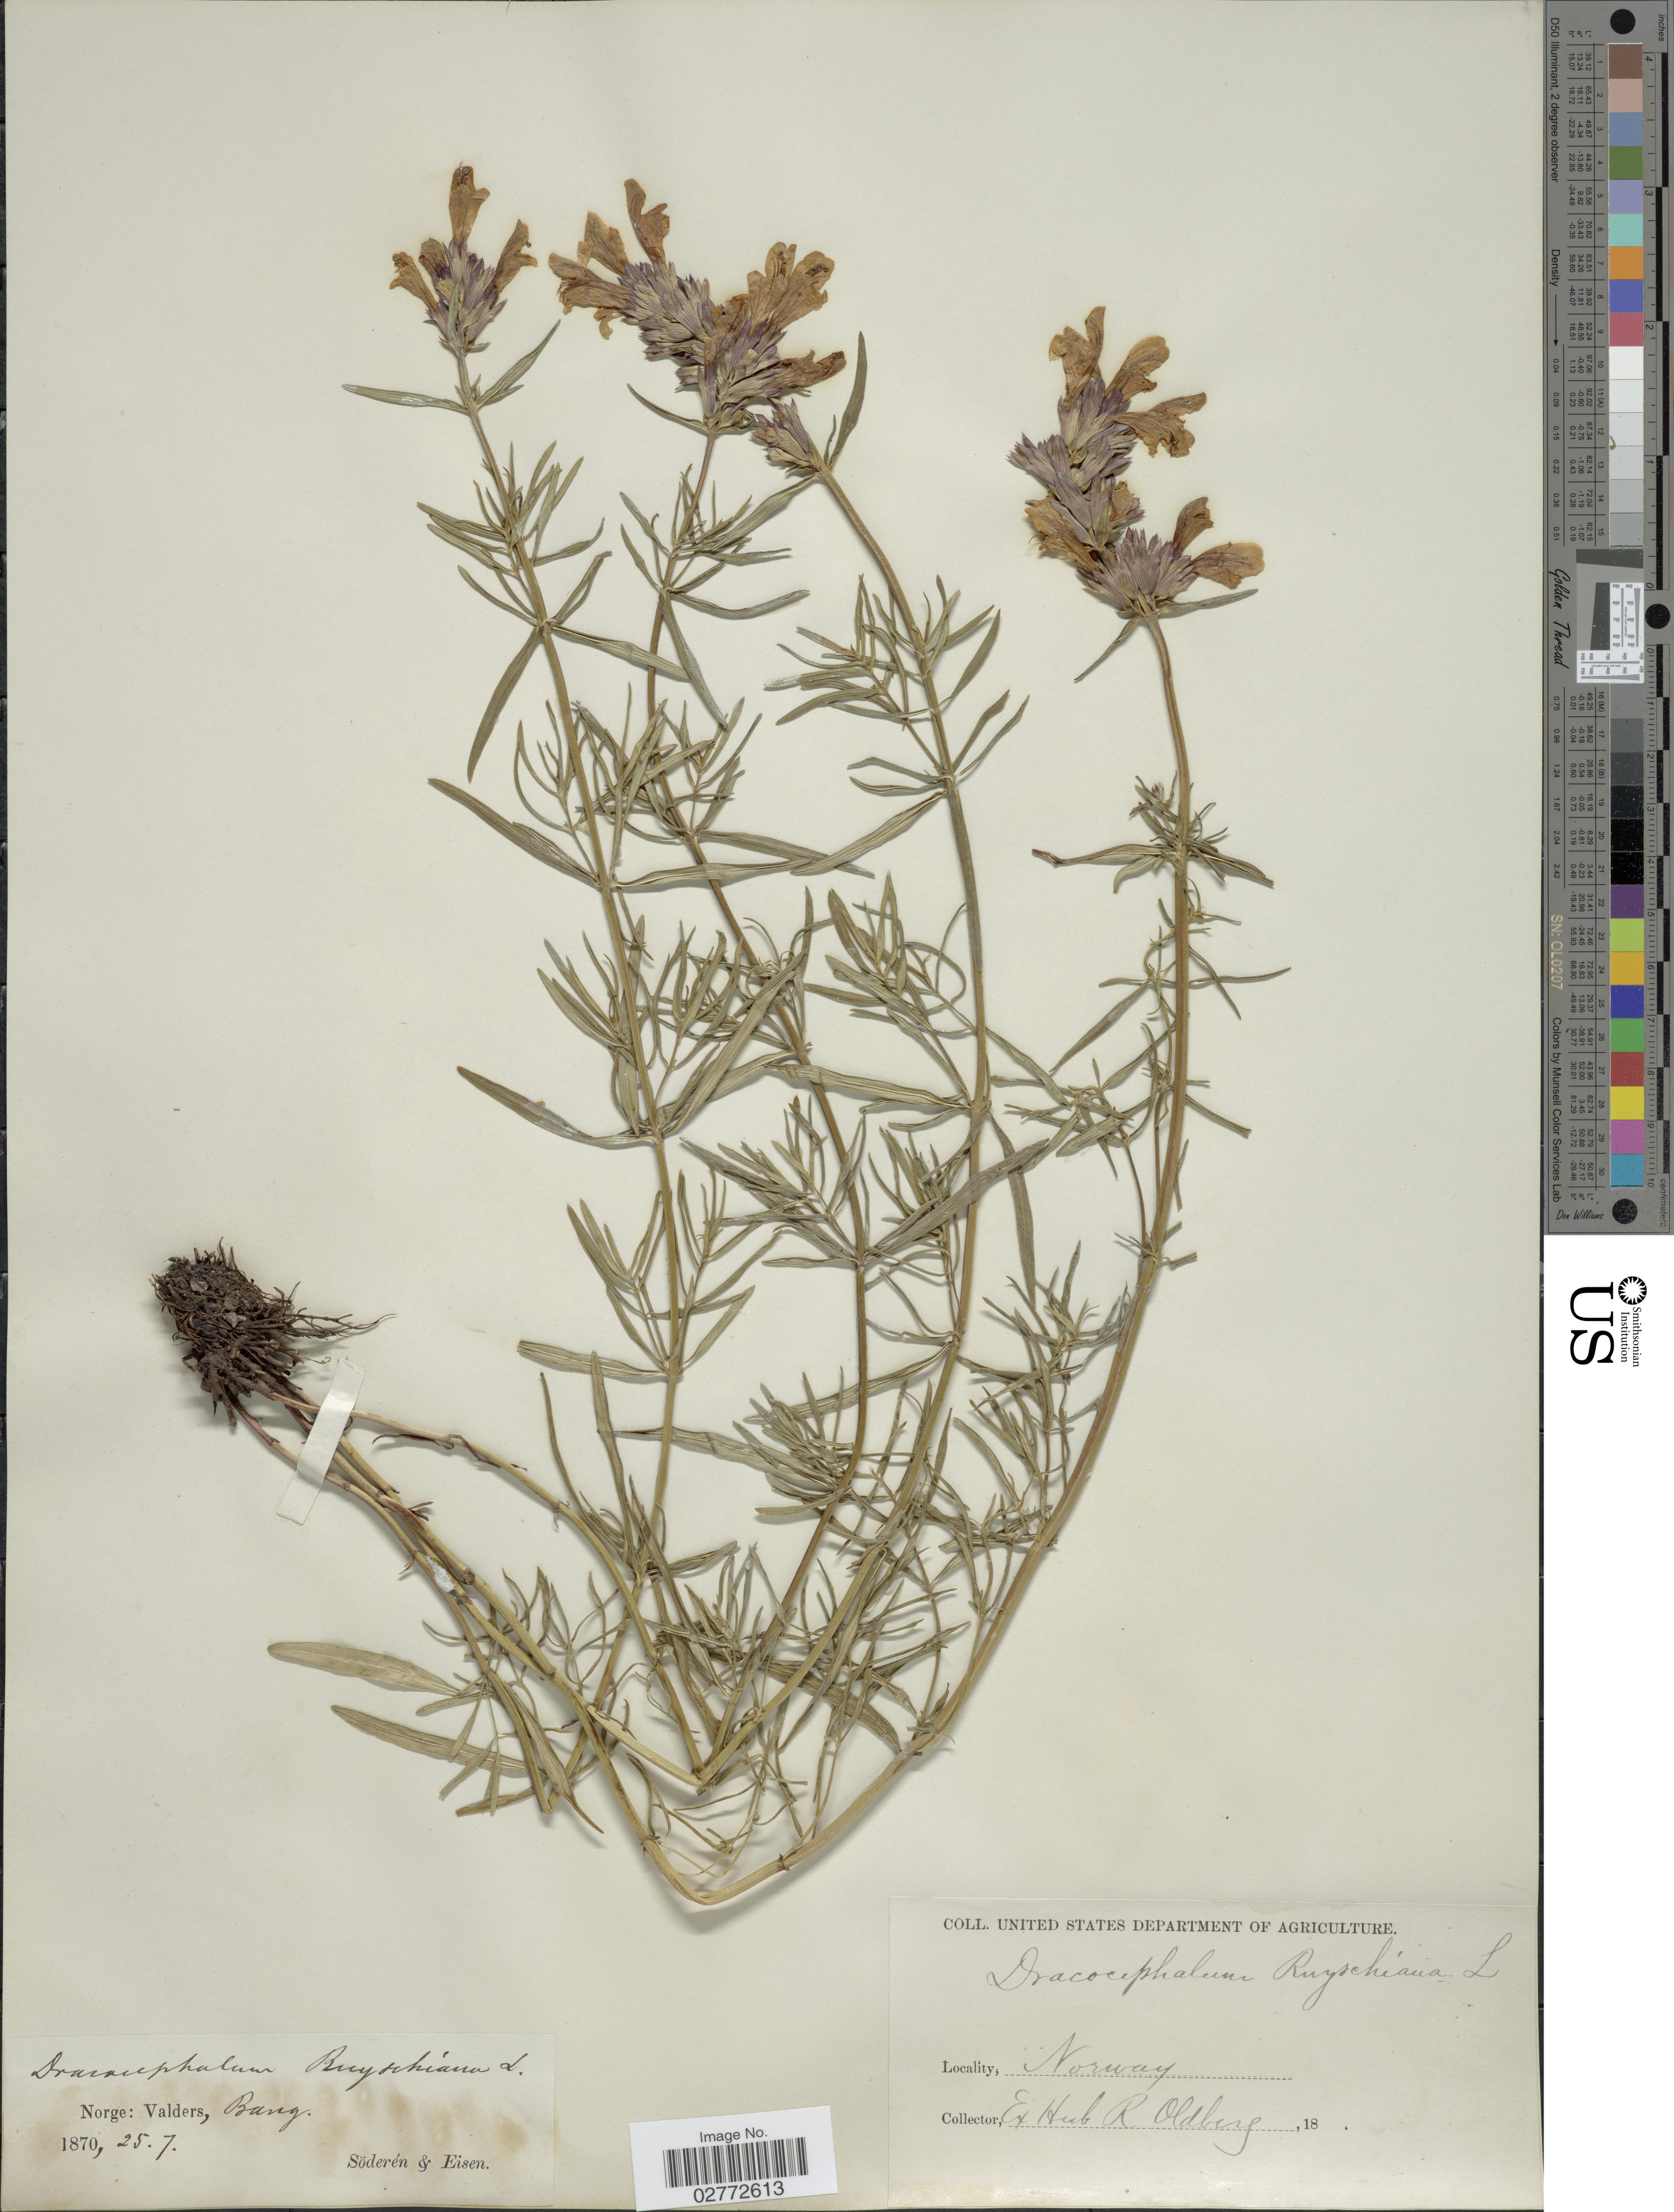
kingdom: Plantae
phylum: Tracheophyta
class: Magnoliopsida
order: Lamiales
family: Lamiaceae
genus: Dracocephalum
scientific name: Dracocephalum ruyschiana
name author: L.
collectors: Söderén & Eisen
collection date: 1870-07-25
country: Norway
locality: Norge: Valders, Bang.